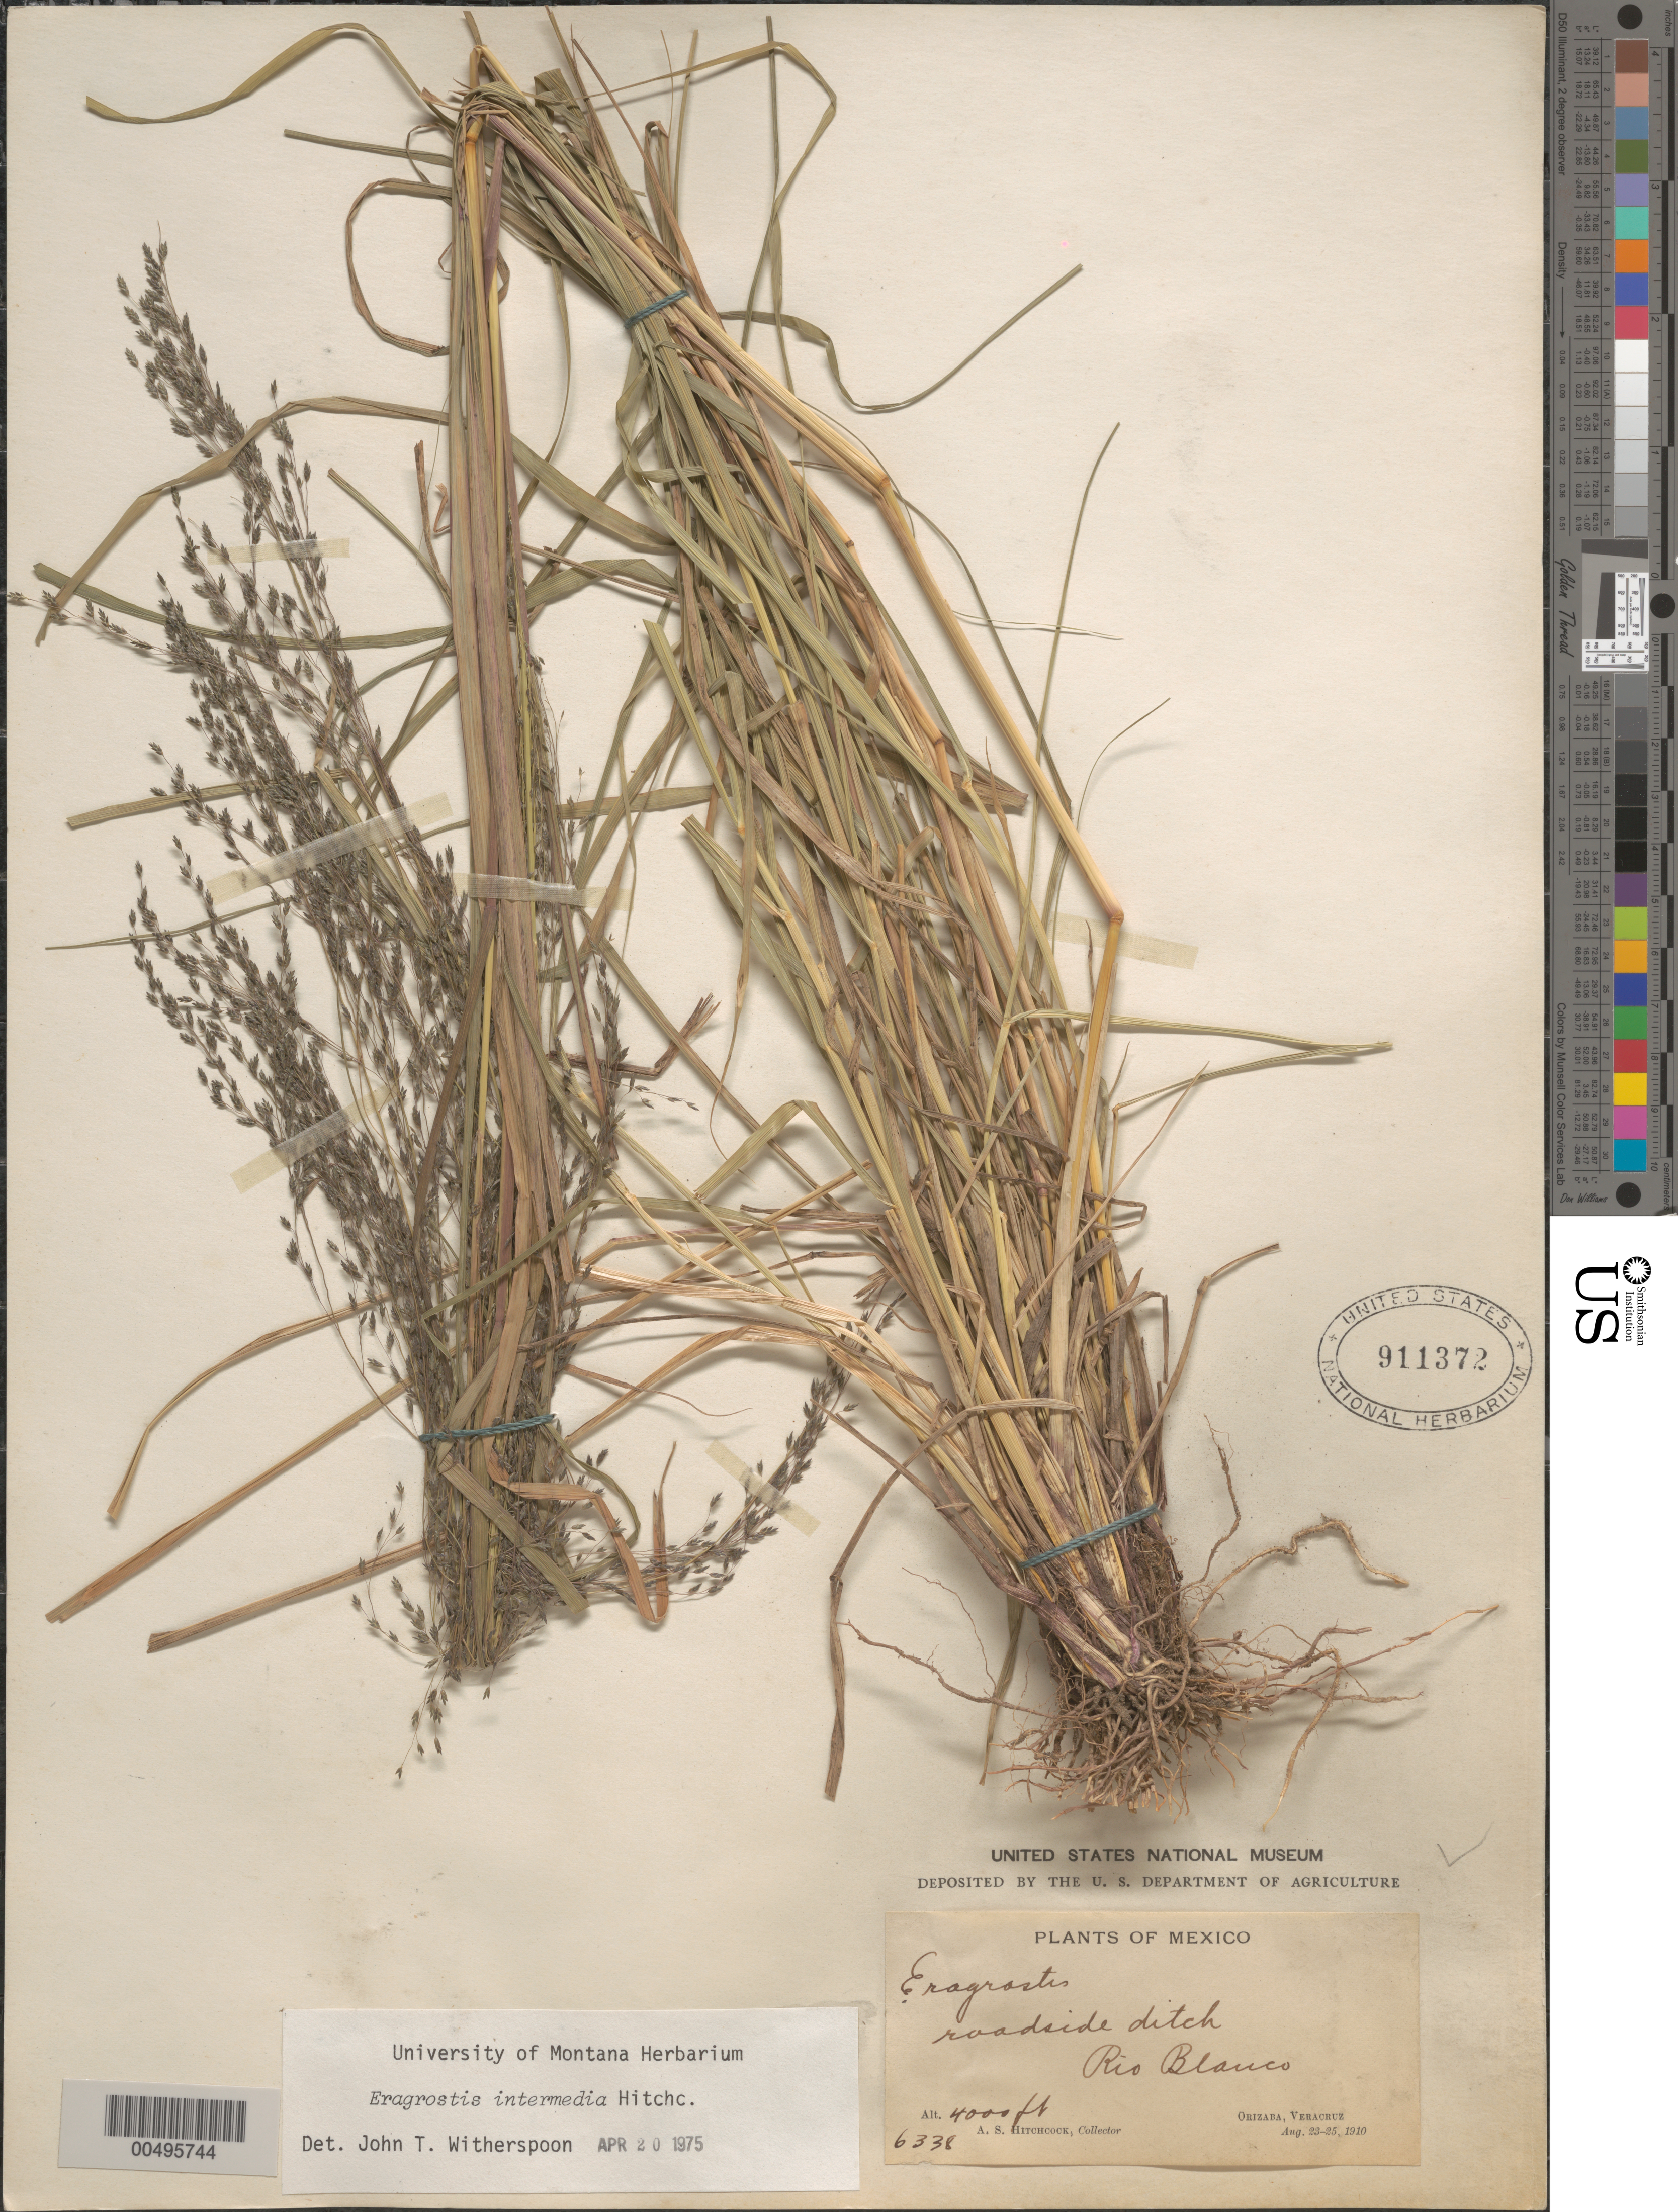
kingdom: Plantae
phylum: Tracheophyta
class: Liliopsida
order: Poales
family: Poaceae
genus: Eragrostis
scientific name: Eragrostis intermedia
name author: Hitchc.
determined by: Witherspoon, John T.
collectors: A. S. Hitchcock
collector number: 6338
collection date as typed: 23 Aug 1910 to 25 Aug 1910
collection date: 1910-08-23/1910-08-25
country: Mexico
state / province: Veracruz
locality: Orizaba, Rio Blanco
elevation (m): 1219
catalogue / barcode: US 911372